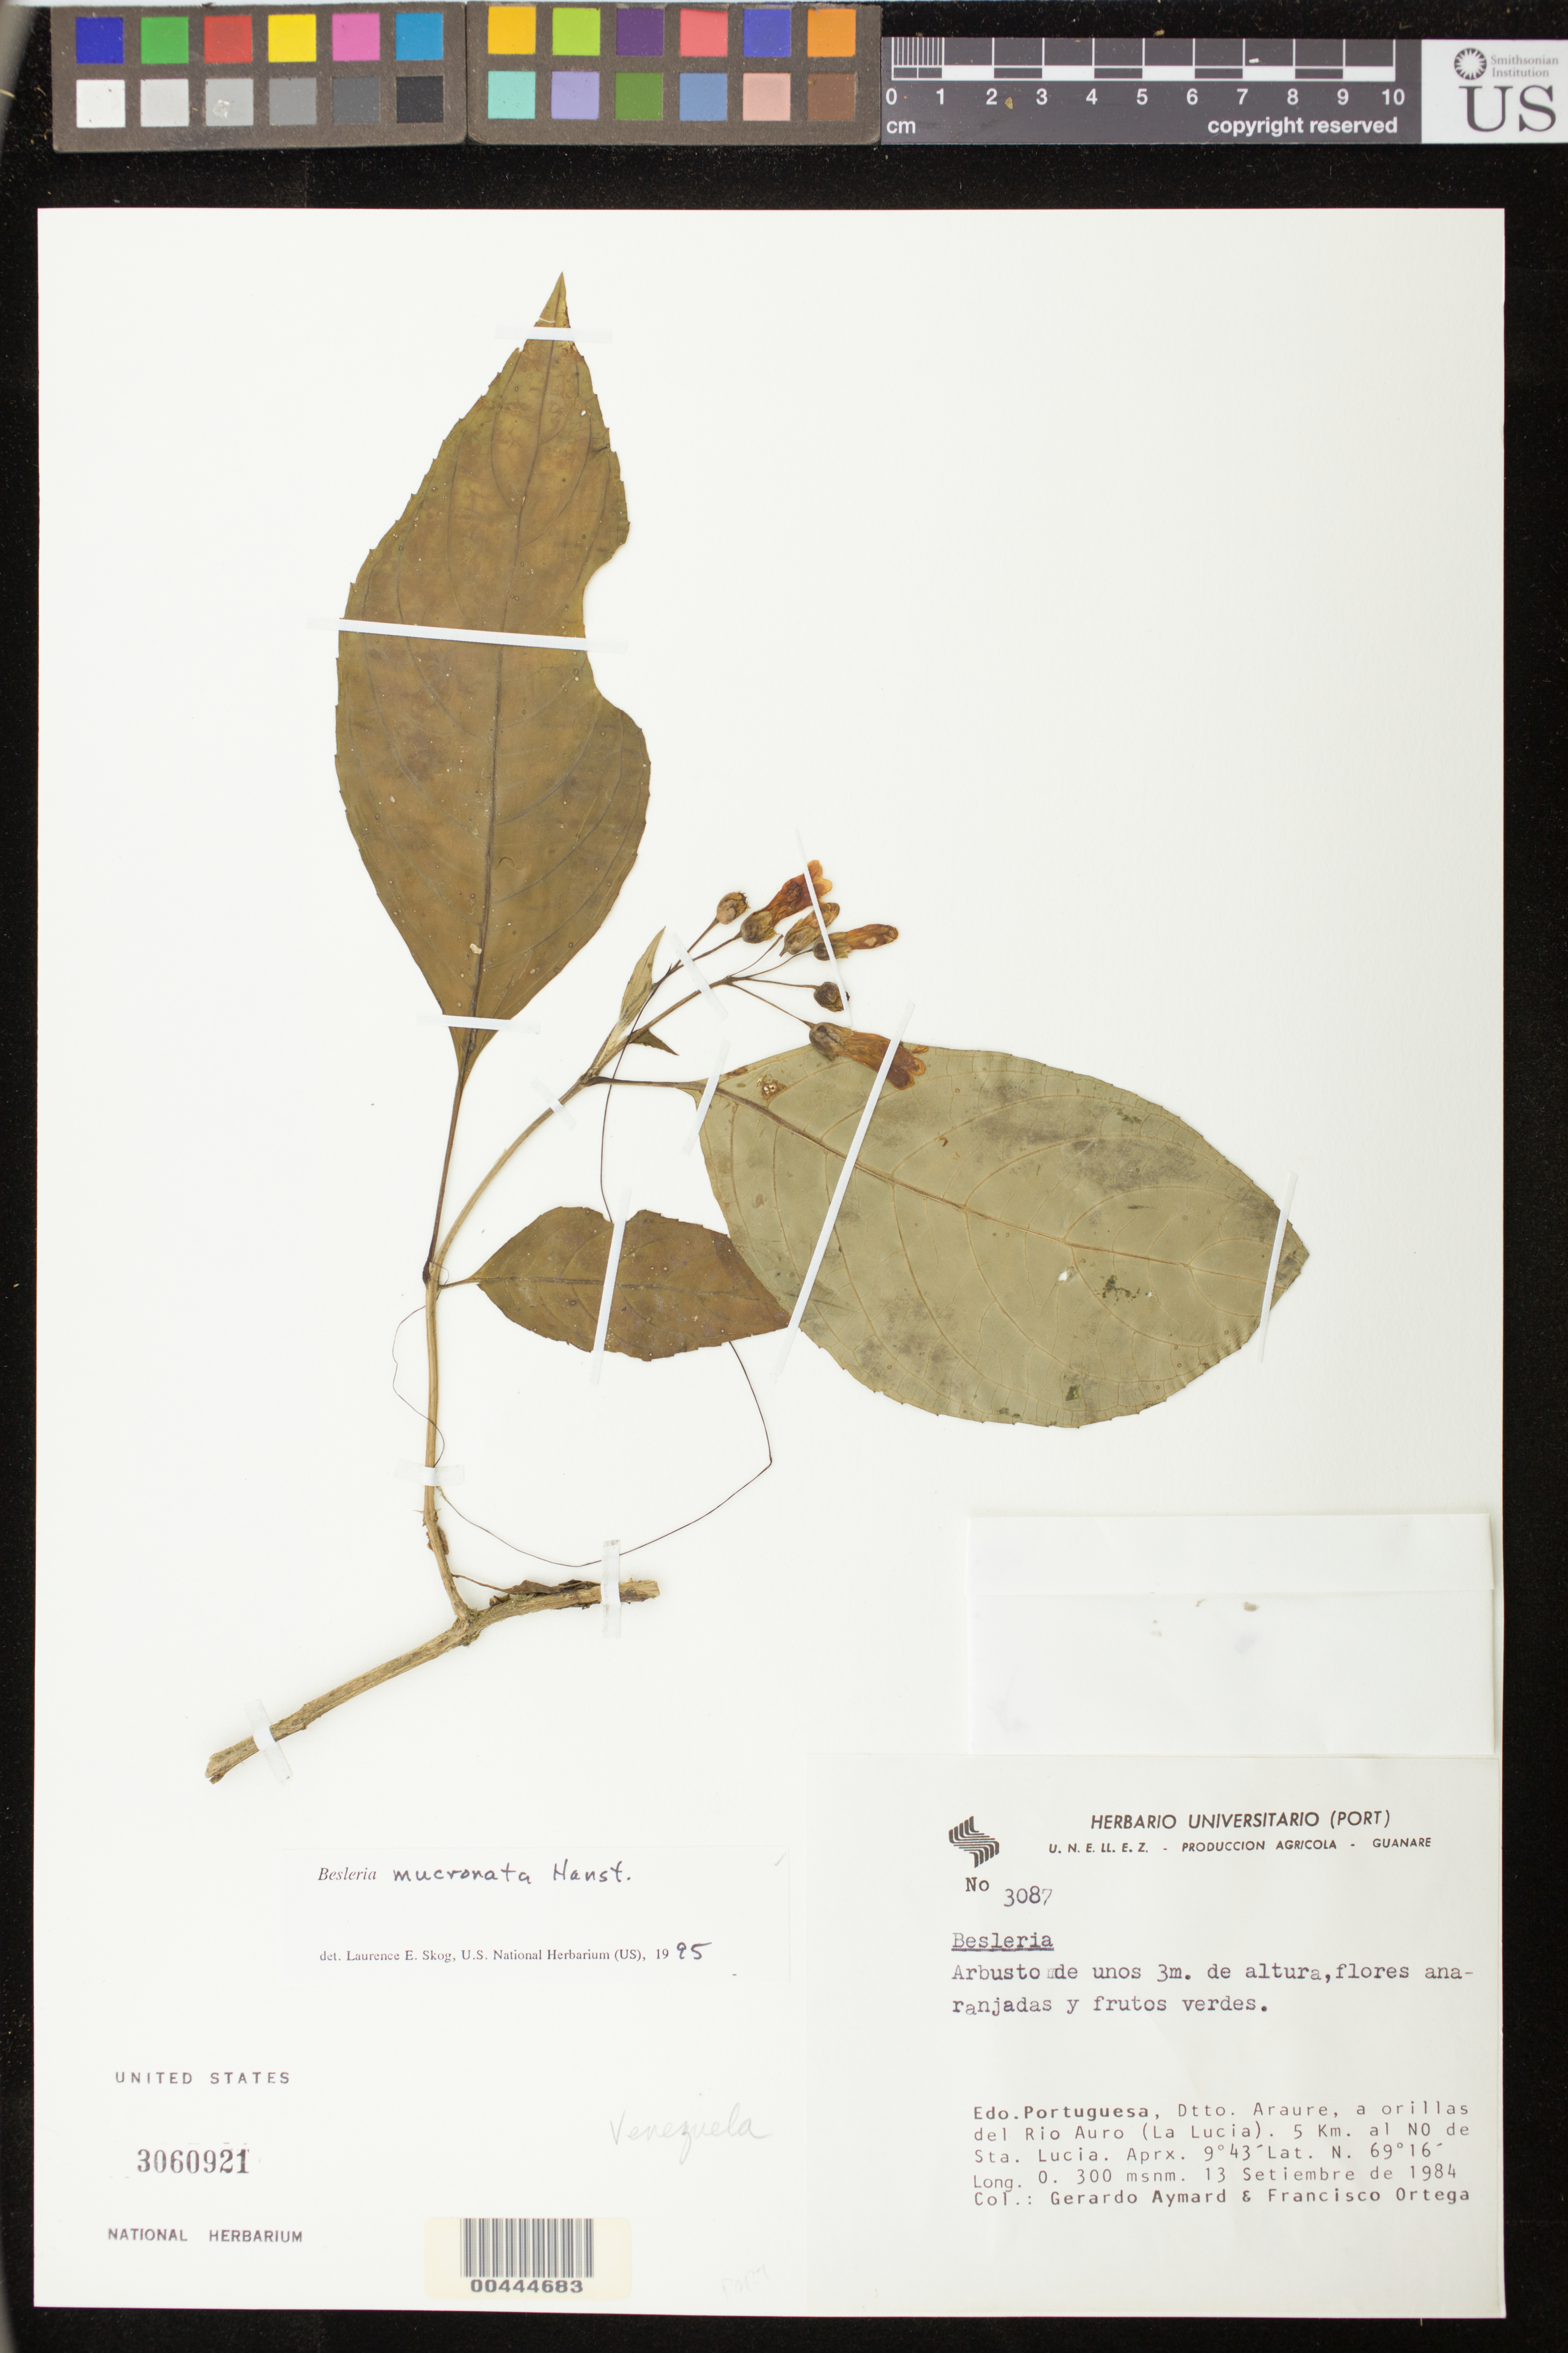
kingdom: Plantae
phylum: Tracheophyta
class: Magnoliopsida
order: Lamiales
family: Gesneriaceae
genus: Besleria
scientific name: Besleria mucronata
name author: Hanst.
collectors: G. A. Aymard & F. J. Ortega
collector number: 3087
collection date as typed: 13 Sep 1984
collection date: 1984-09-13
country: Venezuela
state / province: Portuguesa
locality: Dtto. Araure, a orillas del Rio Auro (La Lucia), 5 km al NO de Sta. Lucia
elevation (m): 300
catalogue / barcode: US 3060921